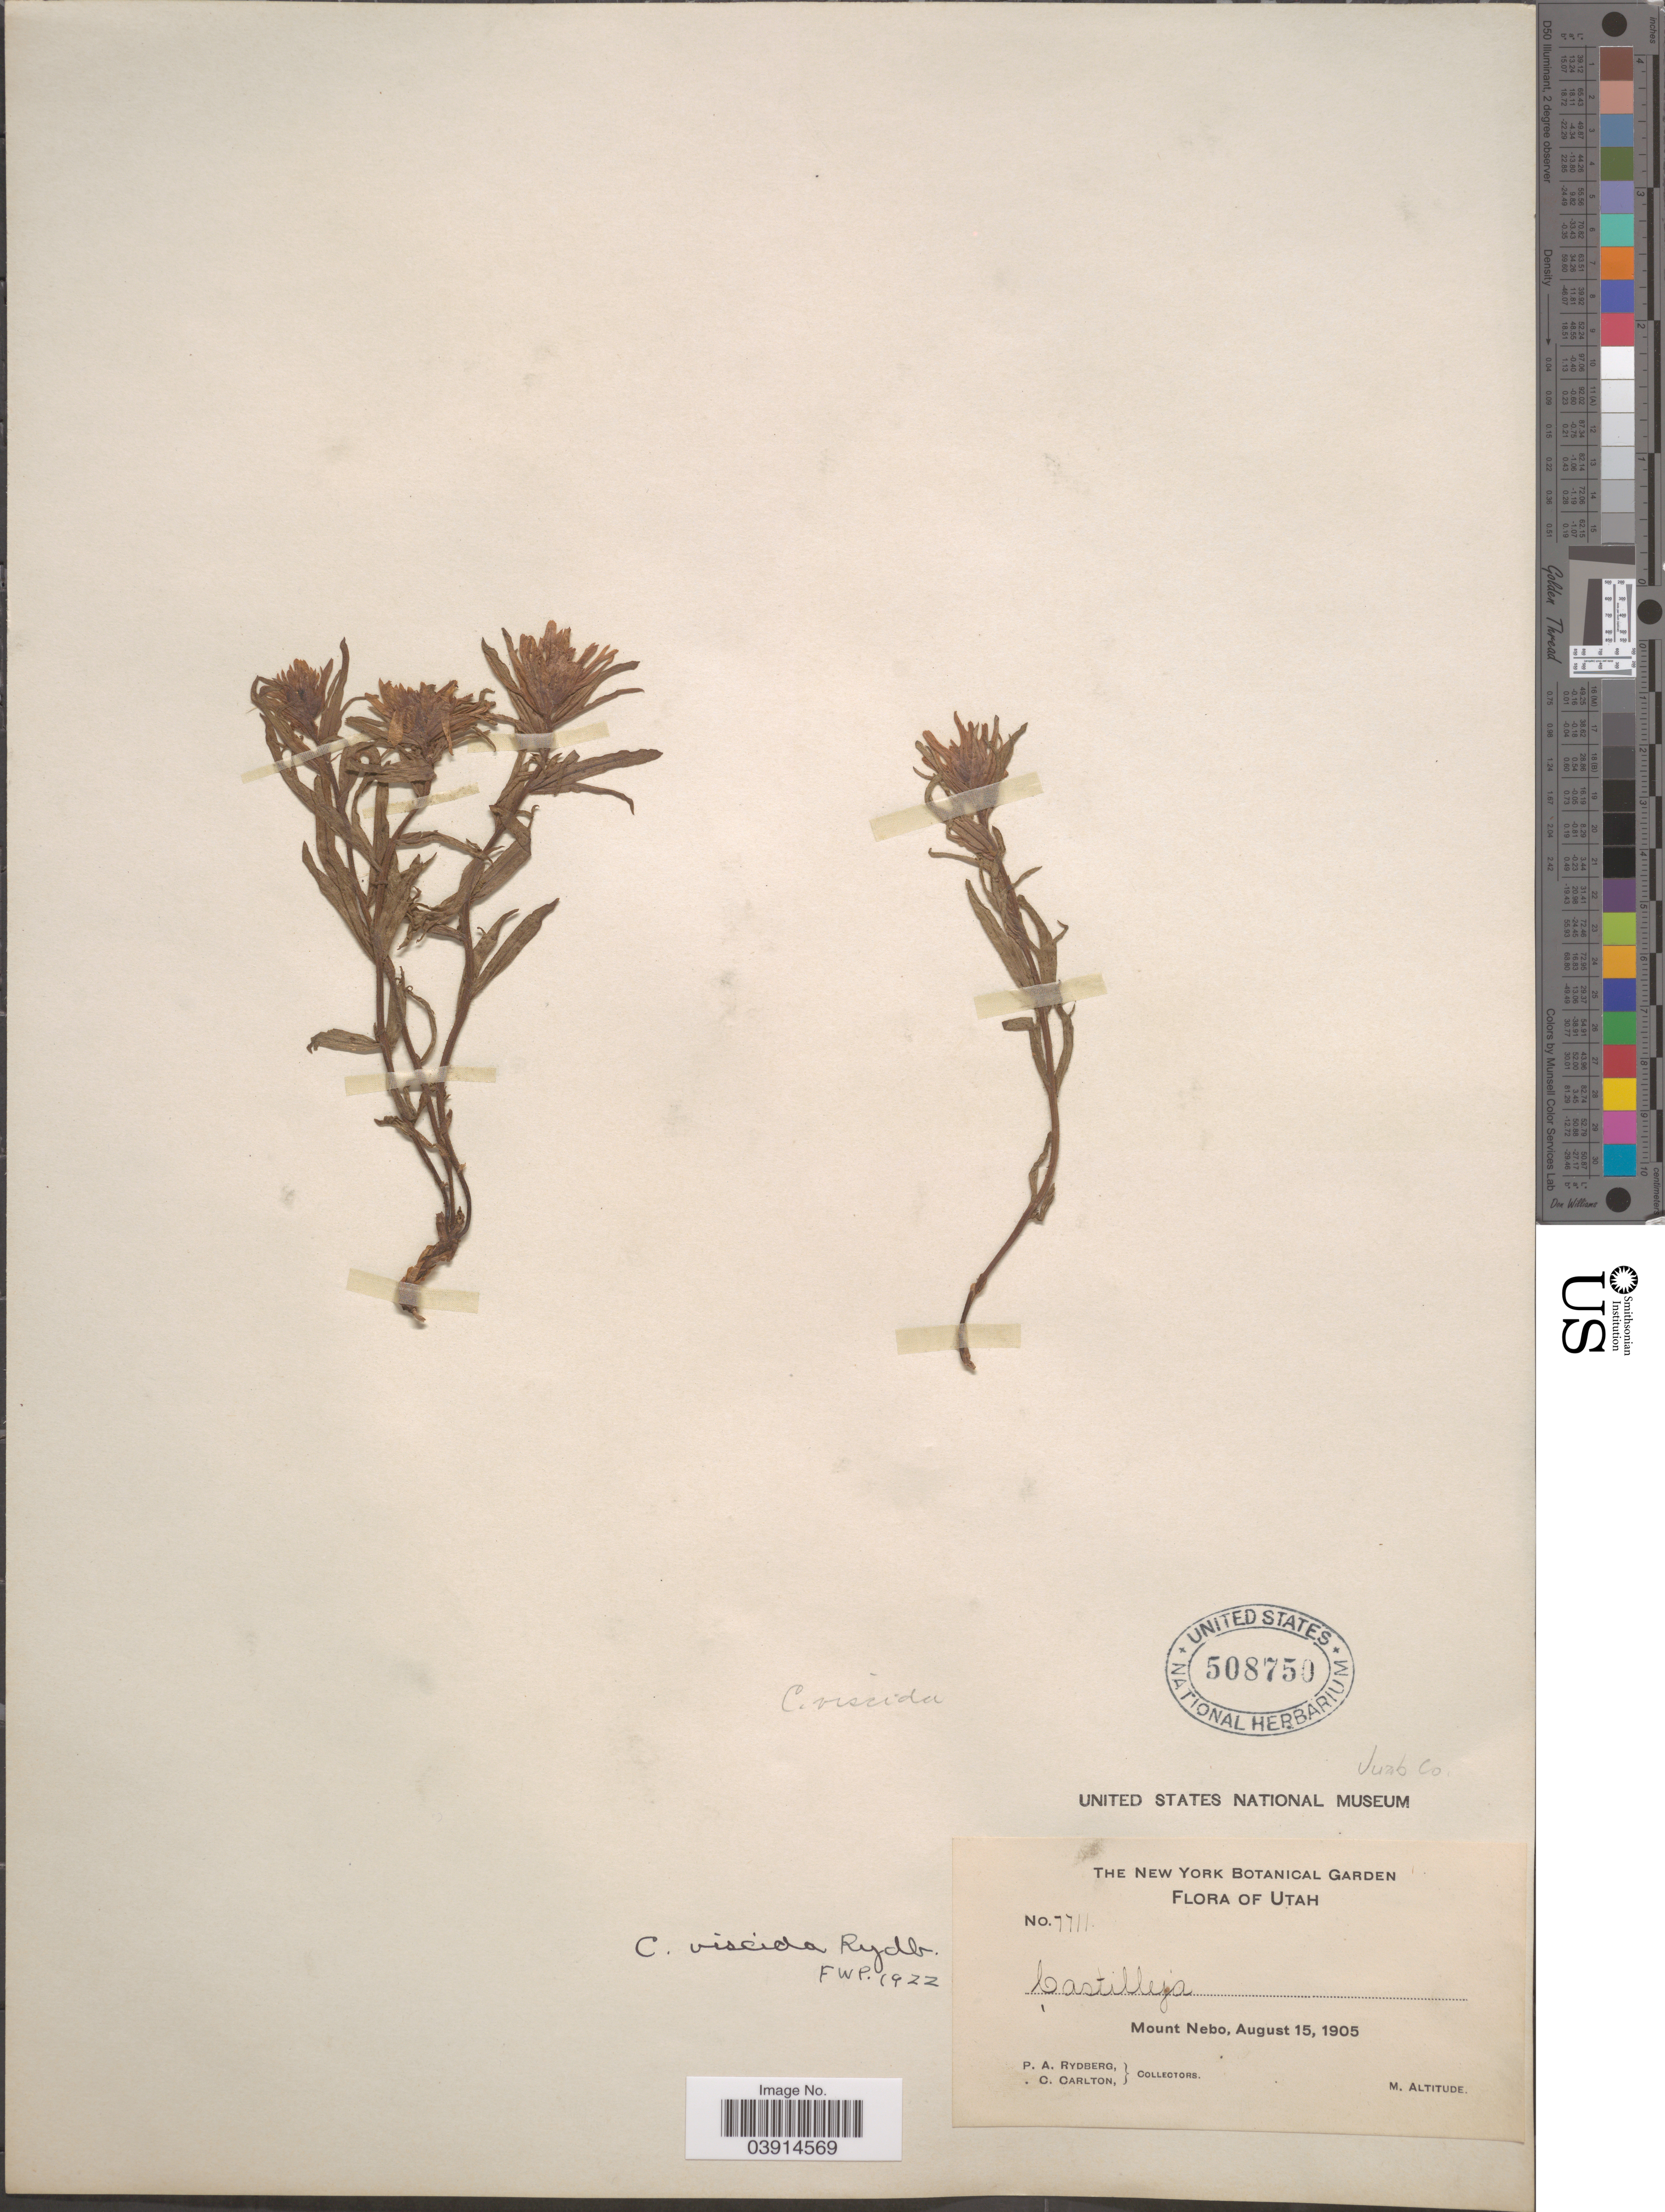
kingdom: Plantae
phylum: Tracheophyta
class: Magnoliopsida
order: Lamiales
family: Orobanchaceae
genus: Castilleja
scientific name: Castilleja viscida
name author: Rydb.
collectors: P. A. Rydberg & C. Carlton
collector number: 7711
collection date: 1905-08-15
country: United States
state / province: Utah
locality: Mount Nebo. Juab Co.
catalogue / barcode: US 508750